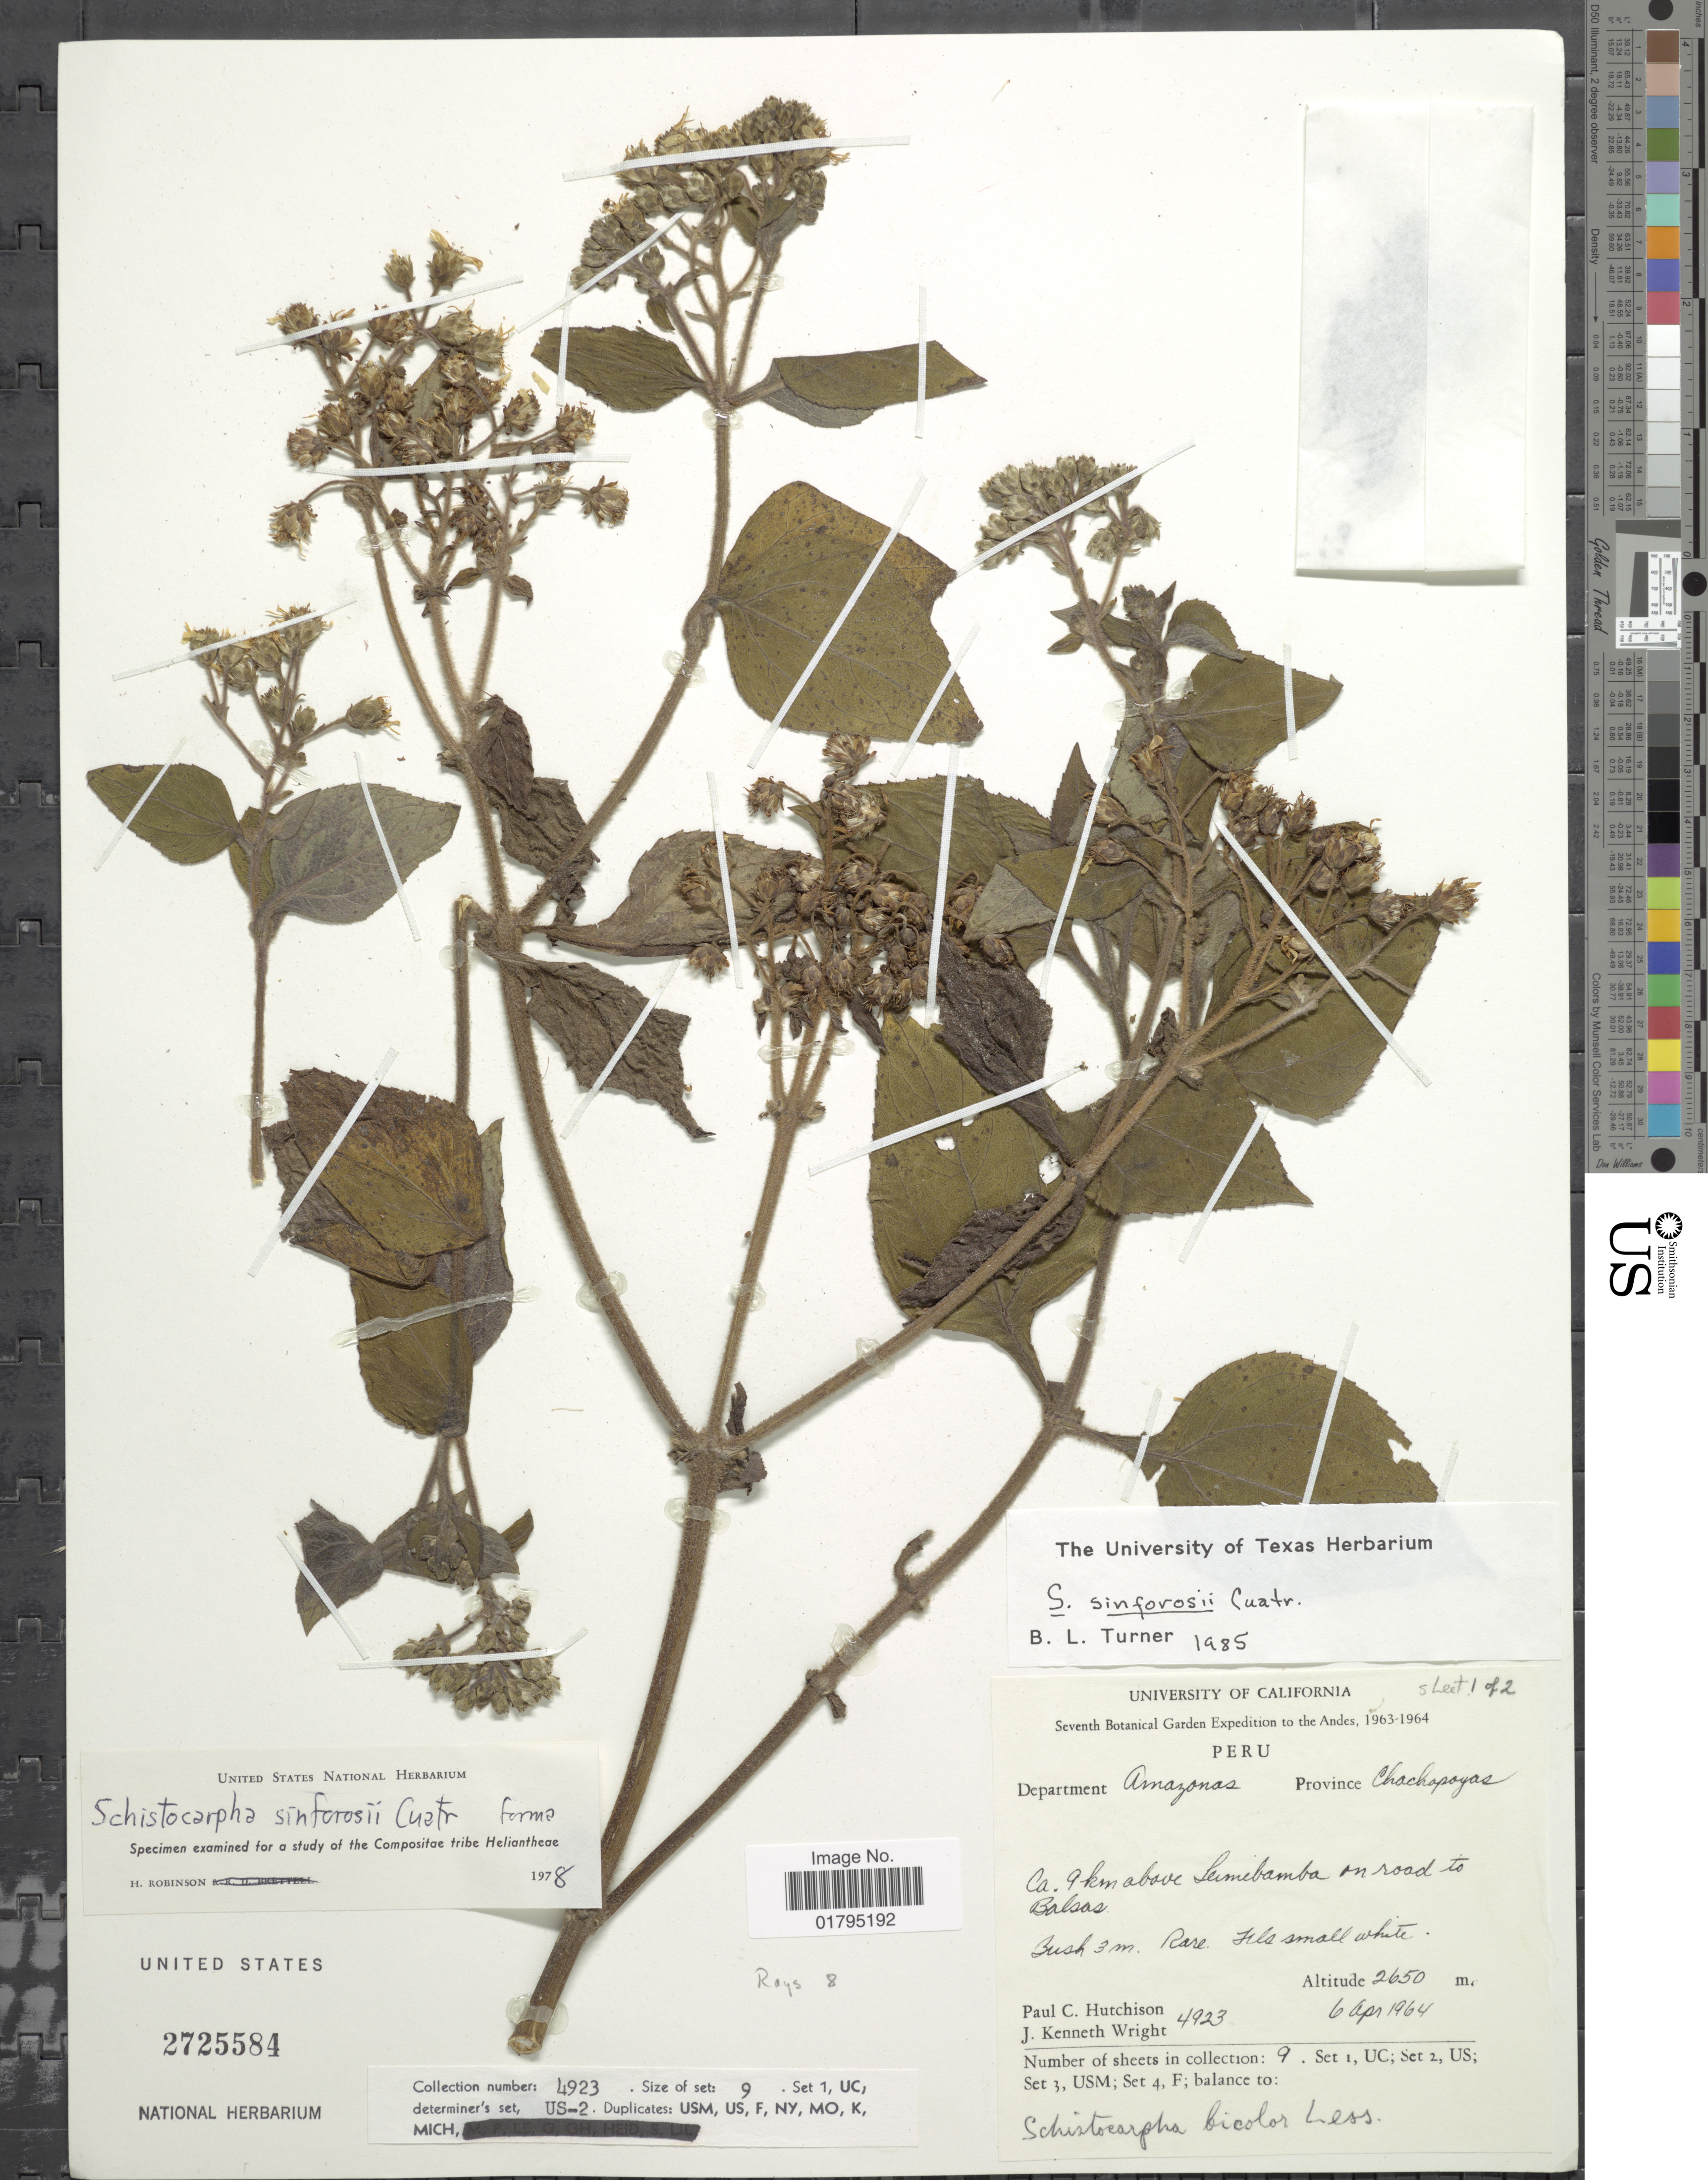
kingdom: Plantae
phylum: Tracheophyta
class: Magnoliopsida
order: Asterales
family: Asteraceae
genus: Schistocarpha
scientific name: Schistocarpha sinforosii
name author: Cuatrec.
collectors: P. C. Hutchison & J. K. Wright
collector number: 4923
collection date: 1964-04-06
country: Peru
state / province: Amazonas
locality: Ca. 9 km. above Leimebamba on road to Balsas, Province Chachapoyas, Department Amazonas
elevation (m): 2650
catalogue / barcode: US 2725584